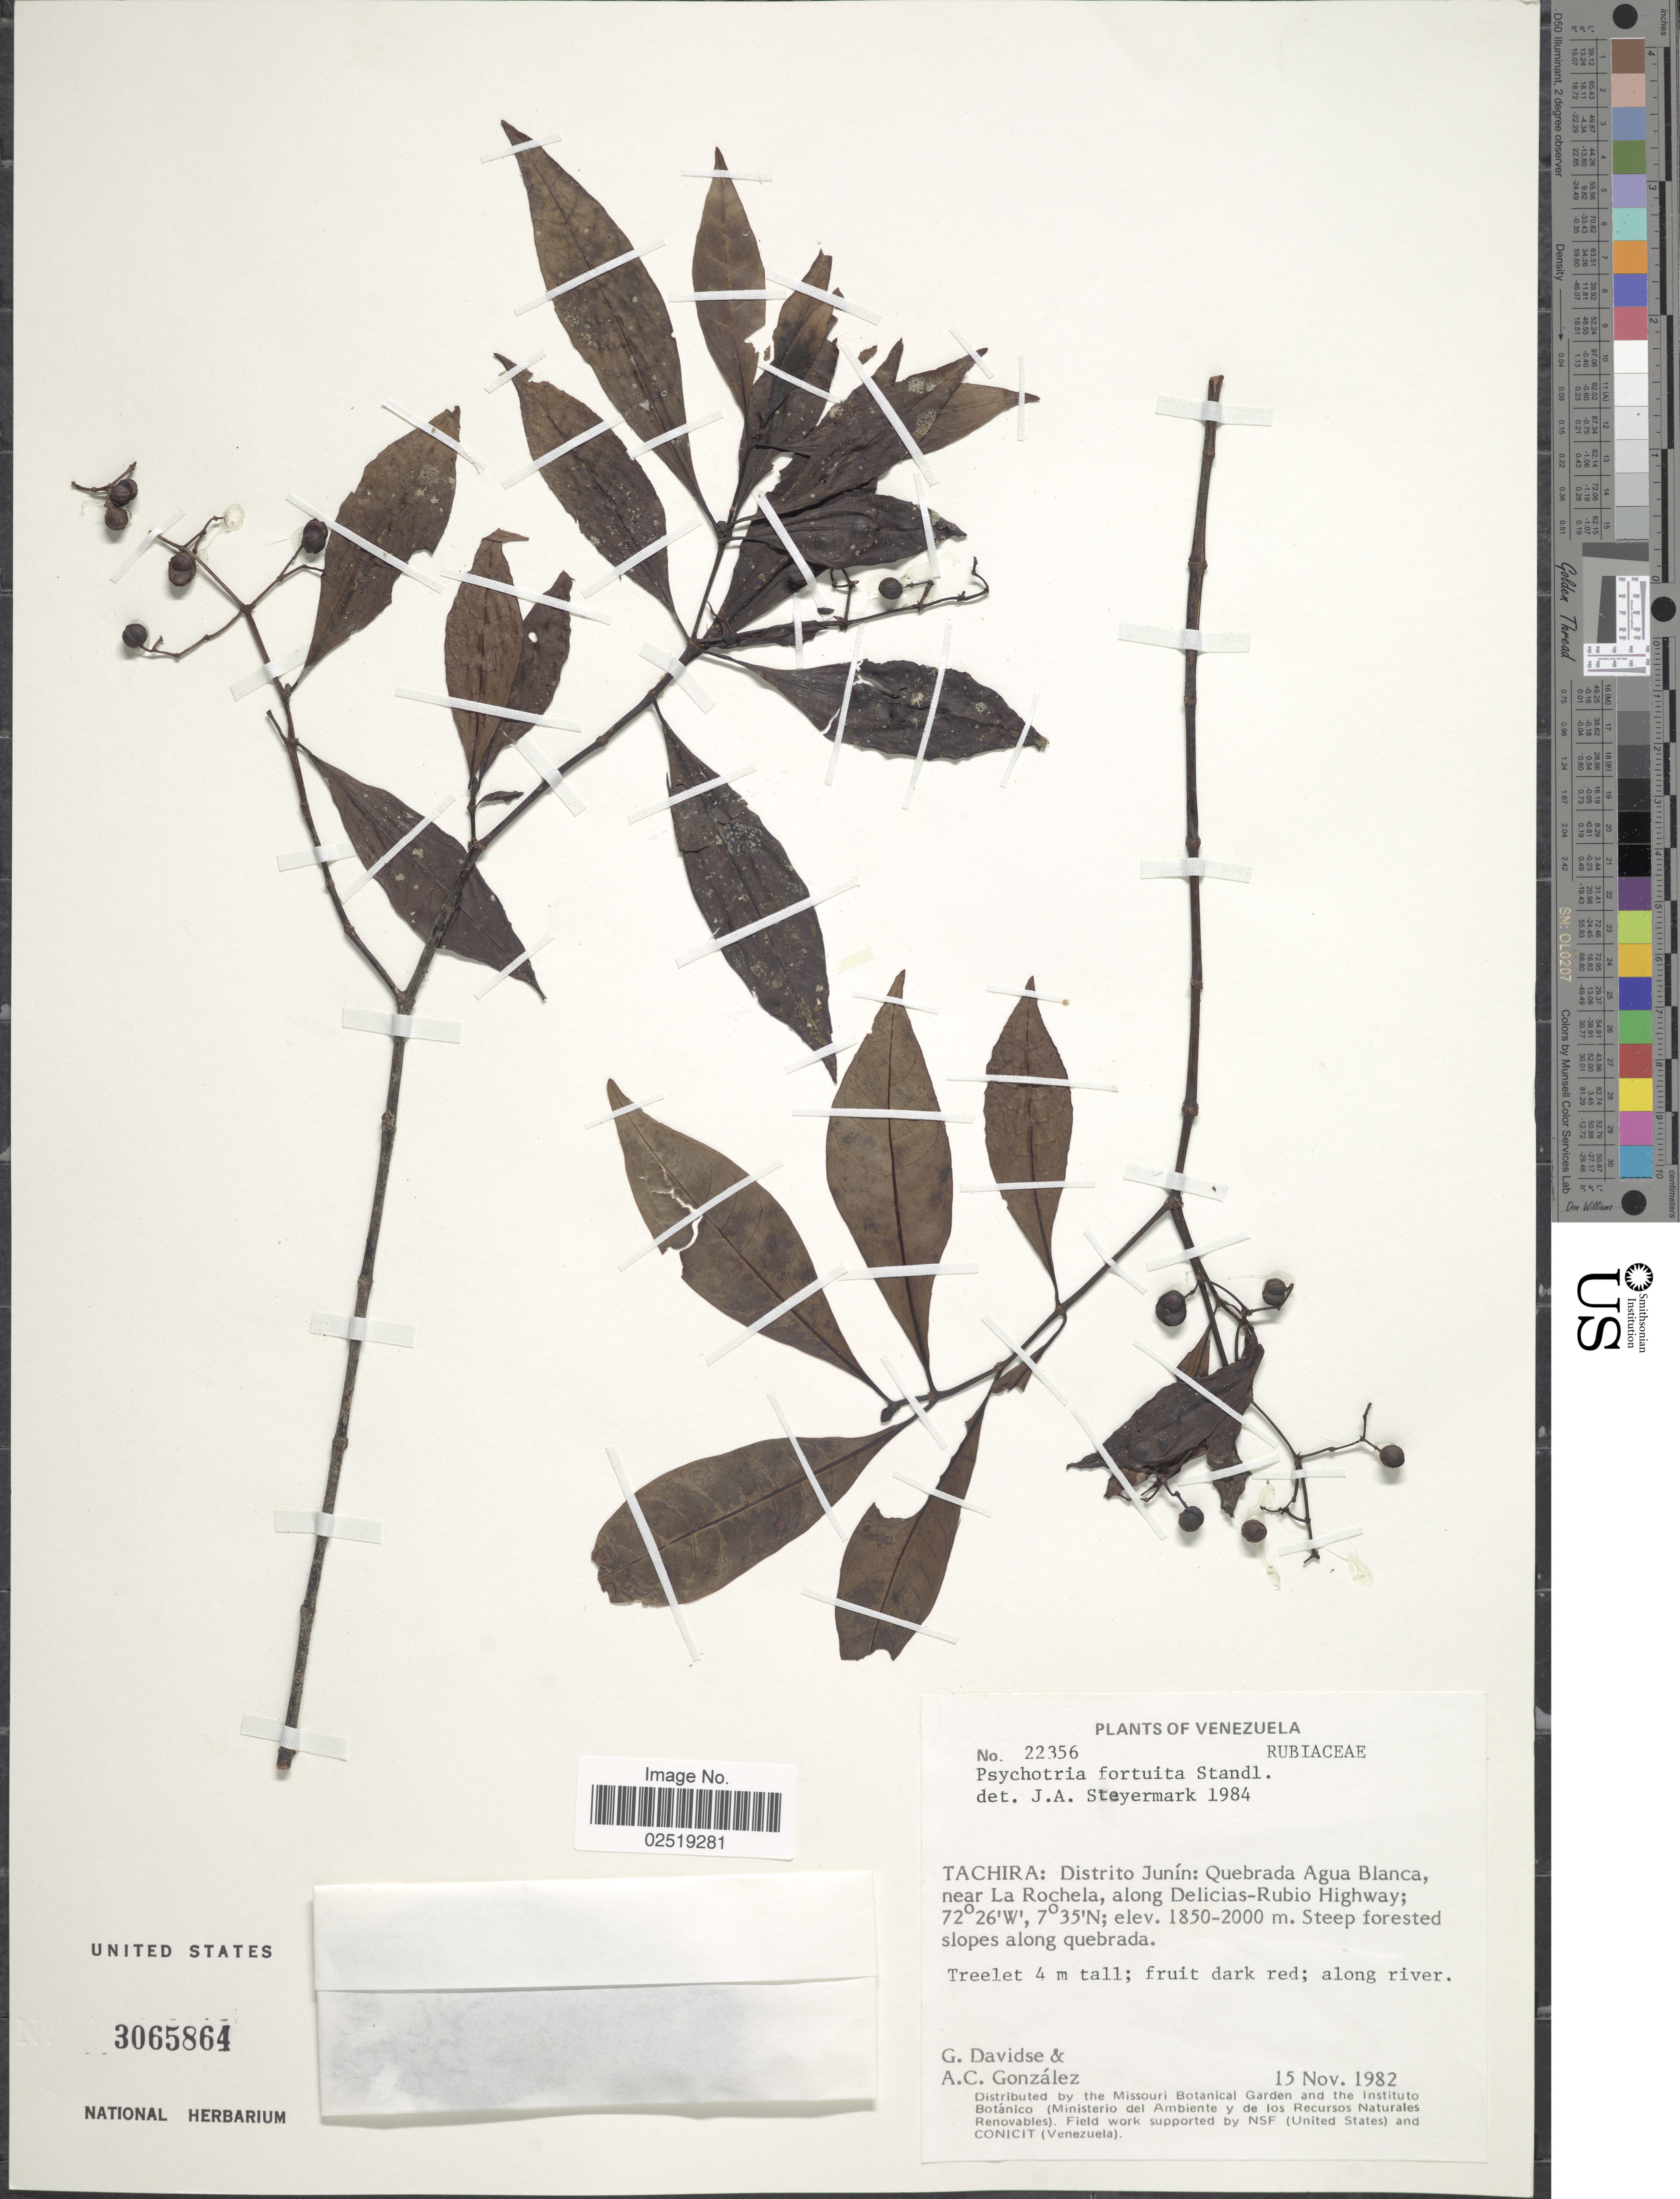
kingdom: Plantae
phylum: Tracheophyta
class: Magnoliopsida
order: Gentianales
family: Rubiaceae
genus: Psychotria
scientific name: Psychotria fortuita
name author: Standl.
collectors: G. Davidse & A. C. González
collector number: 22356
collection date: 1982-11-15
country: Venezuela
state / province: Tachira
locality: Tachira: Distrito Junin: Quebrada Agua Blanca, near La Rochela, along Delicias-Rubio Highway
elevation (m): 1850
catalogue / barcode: US 3065864